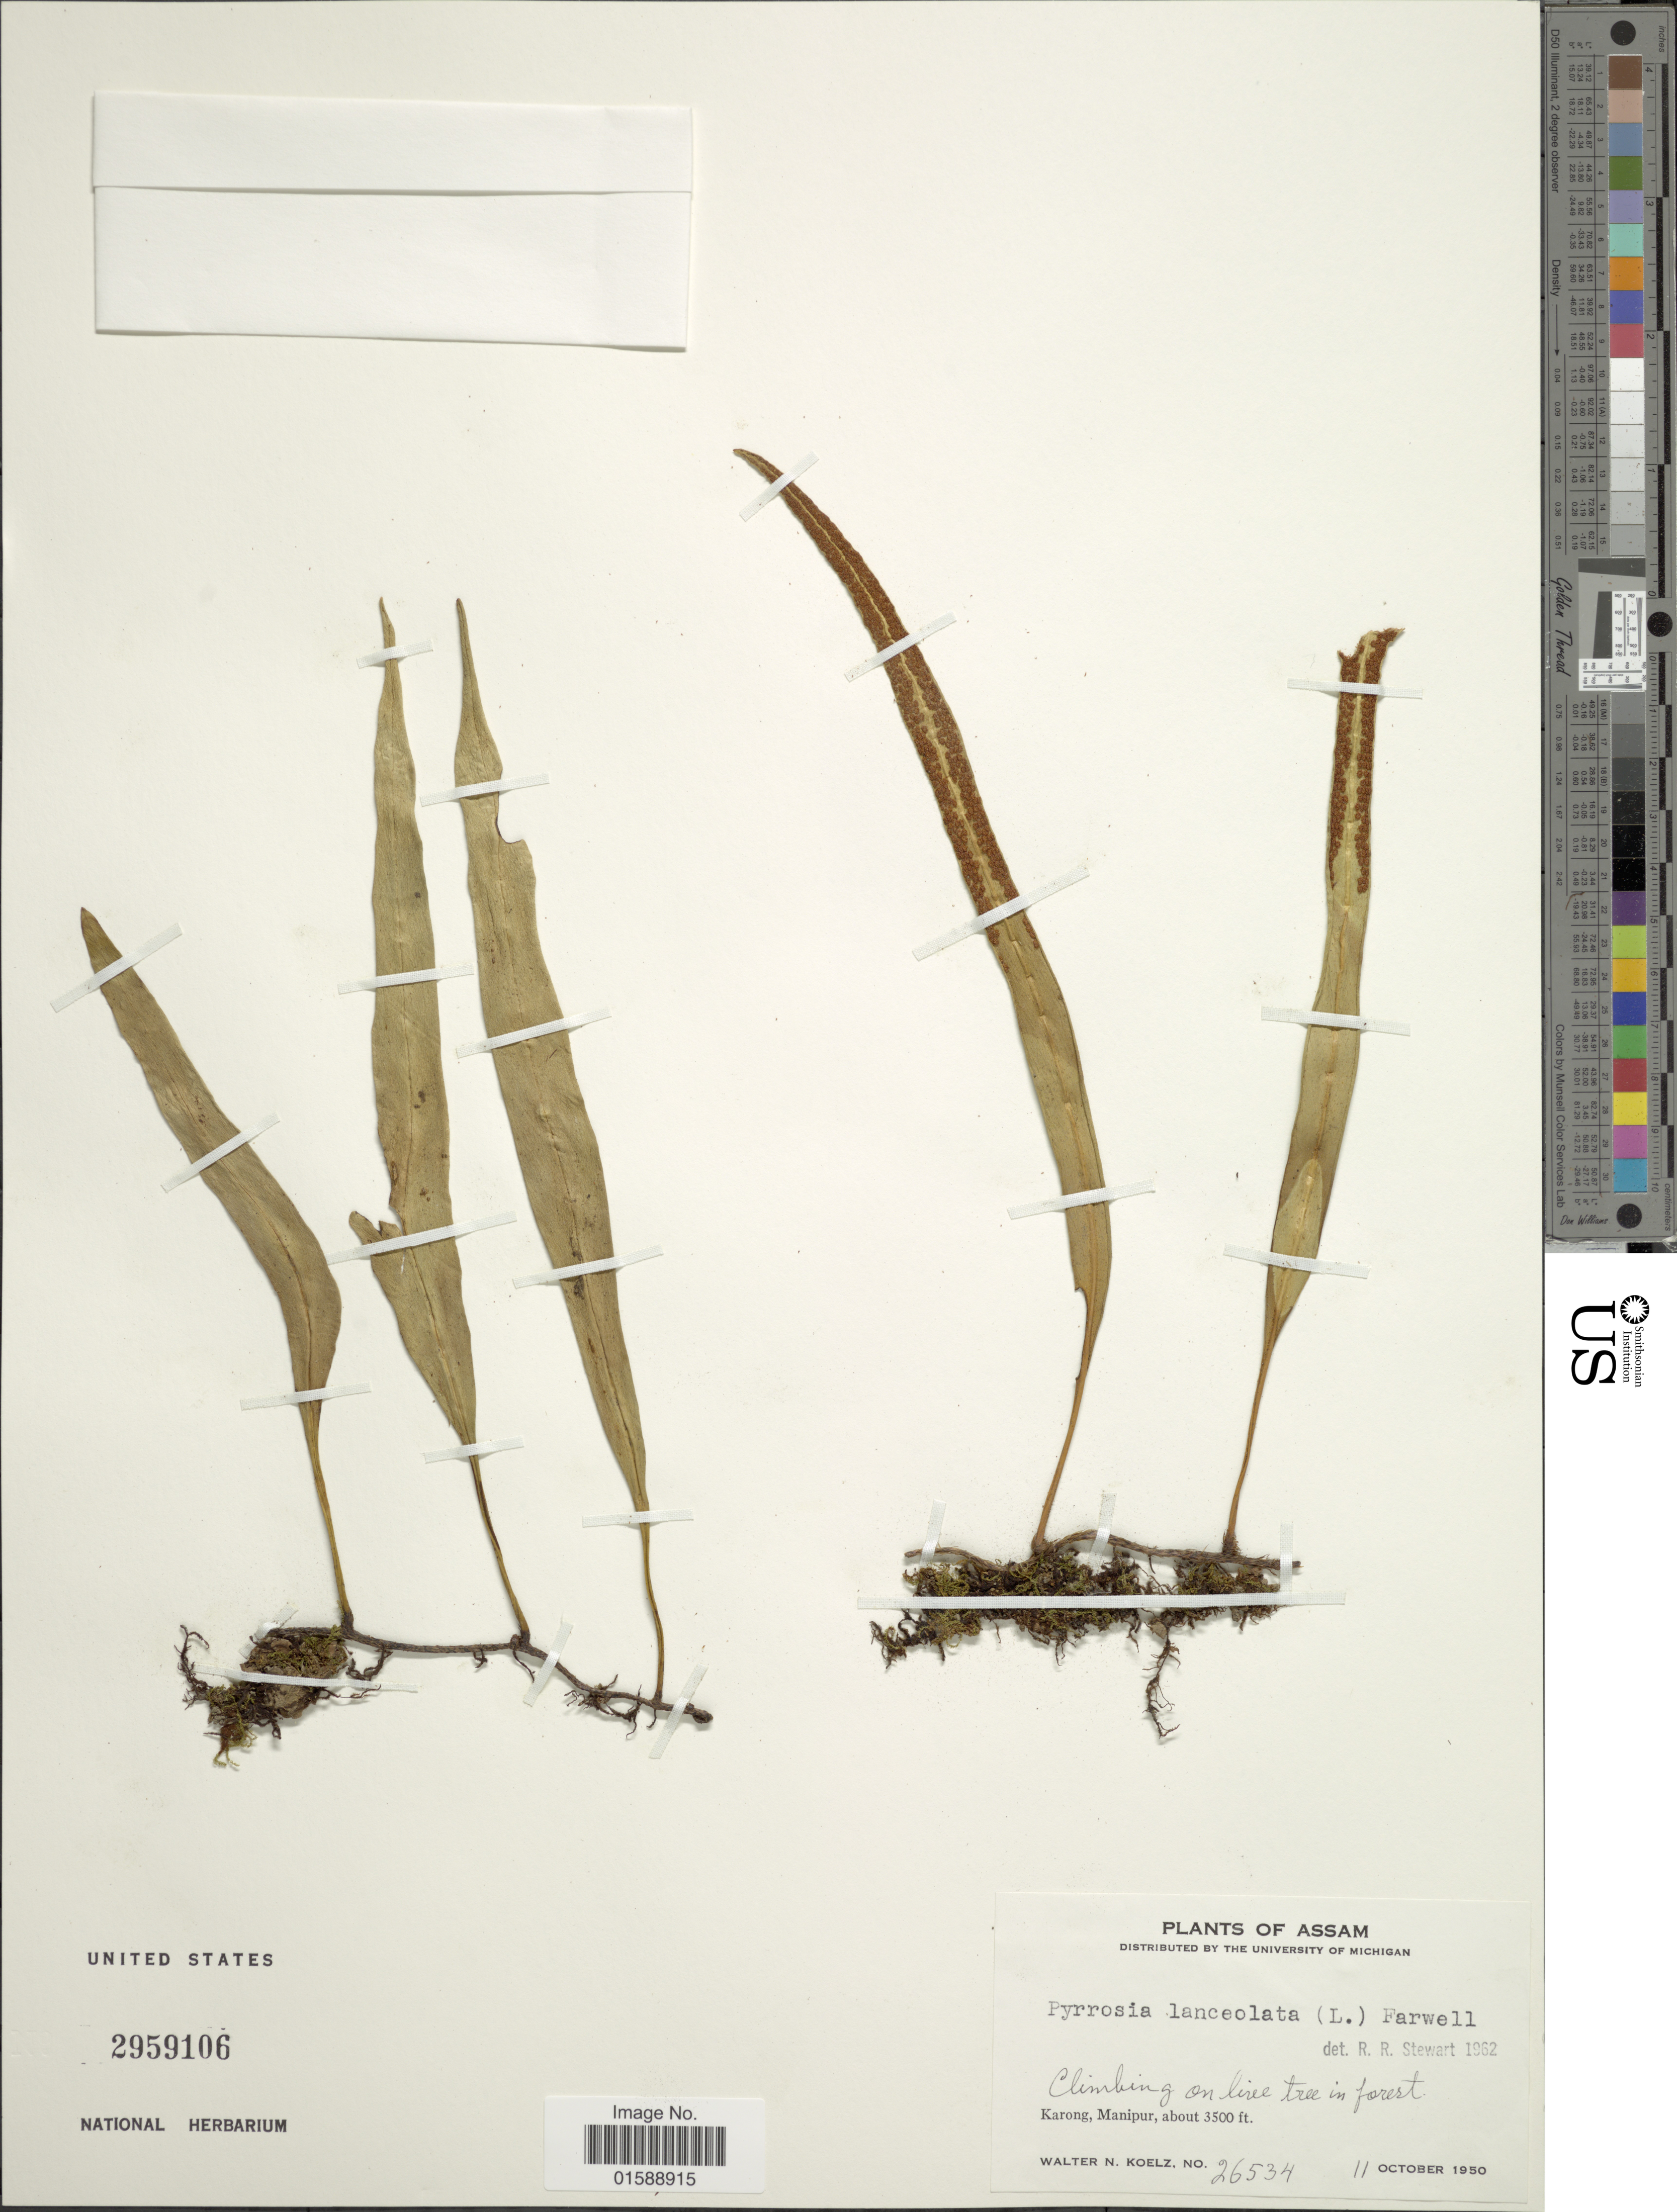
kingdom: Plantae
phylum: Tracheophyta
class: Polypodiopsida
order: Polypodiales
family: Polypodiaceae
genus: Pyrrosia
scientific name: Pyrrosia lanceolata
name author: (L.) Farw.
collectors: W. N. Koelz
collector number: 26534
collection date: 1950-10-11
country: India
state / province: Manipur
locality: Karong, Manipur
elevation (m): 1067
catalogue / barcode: US 2959106